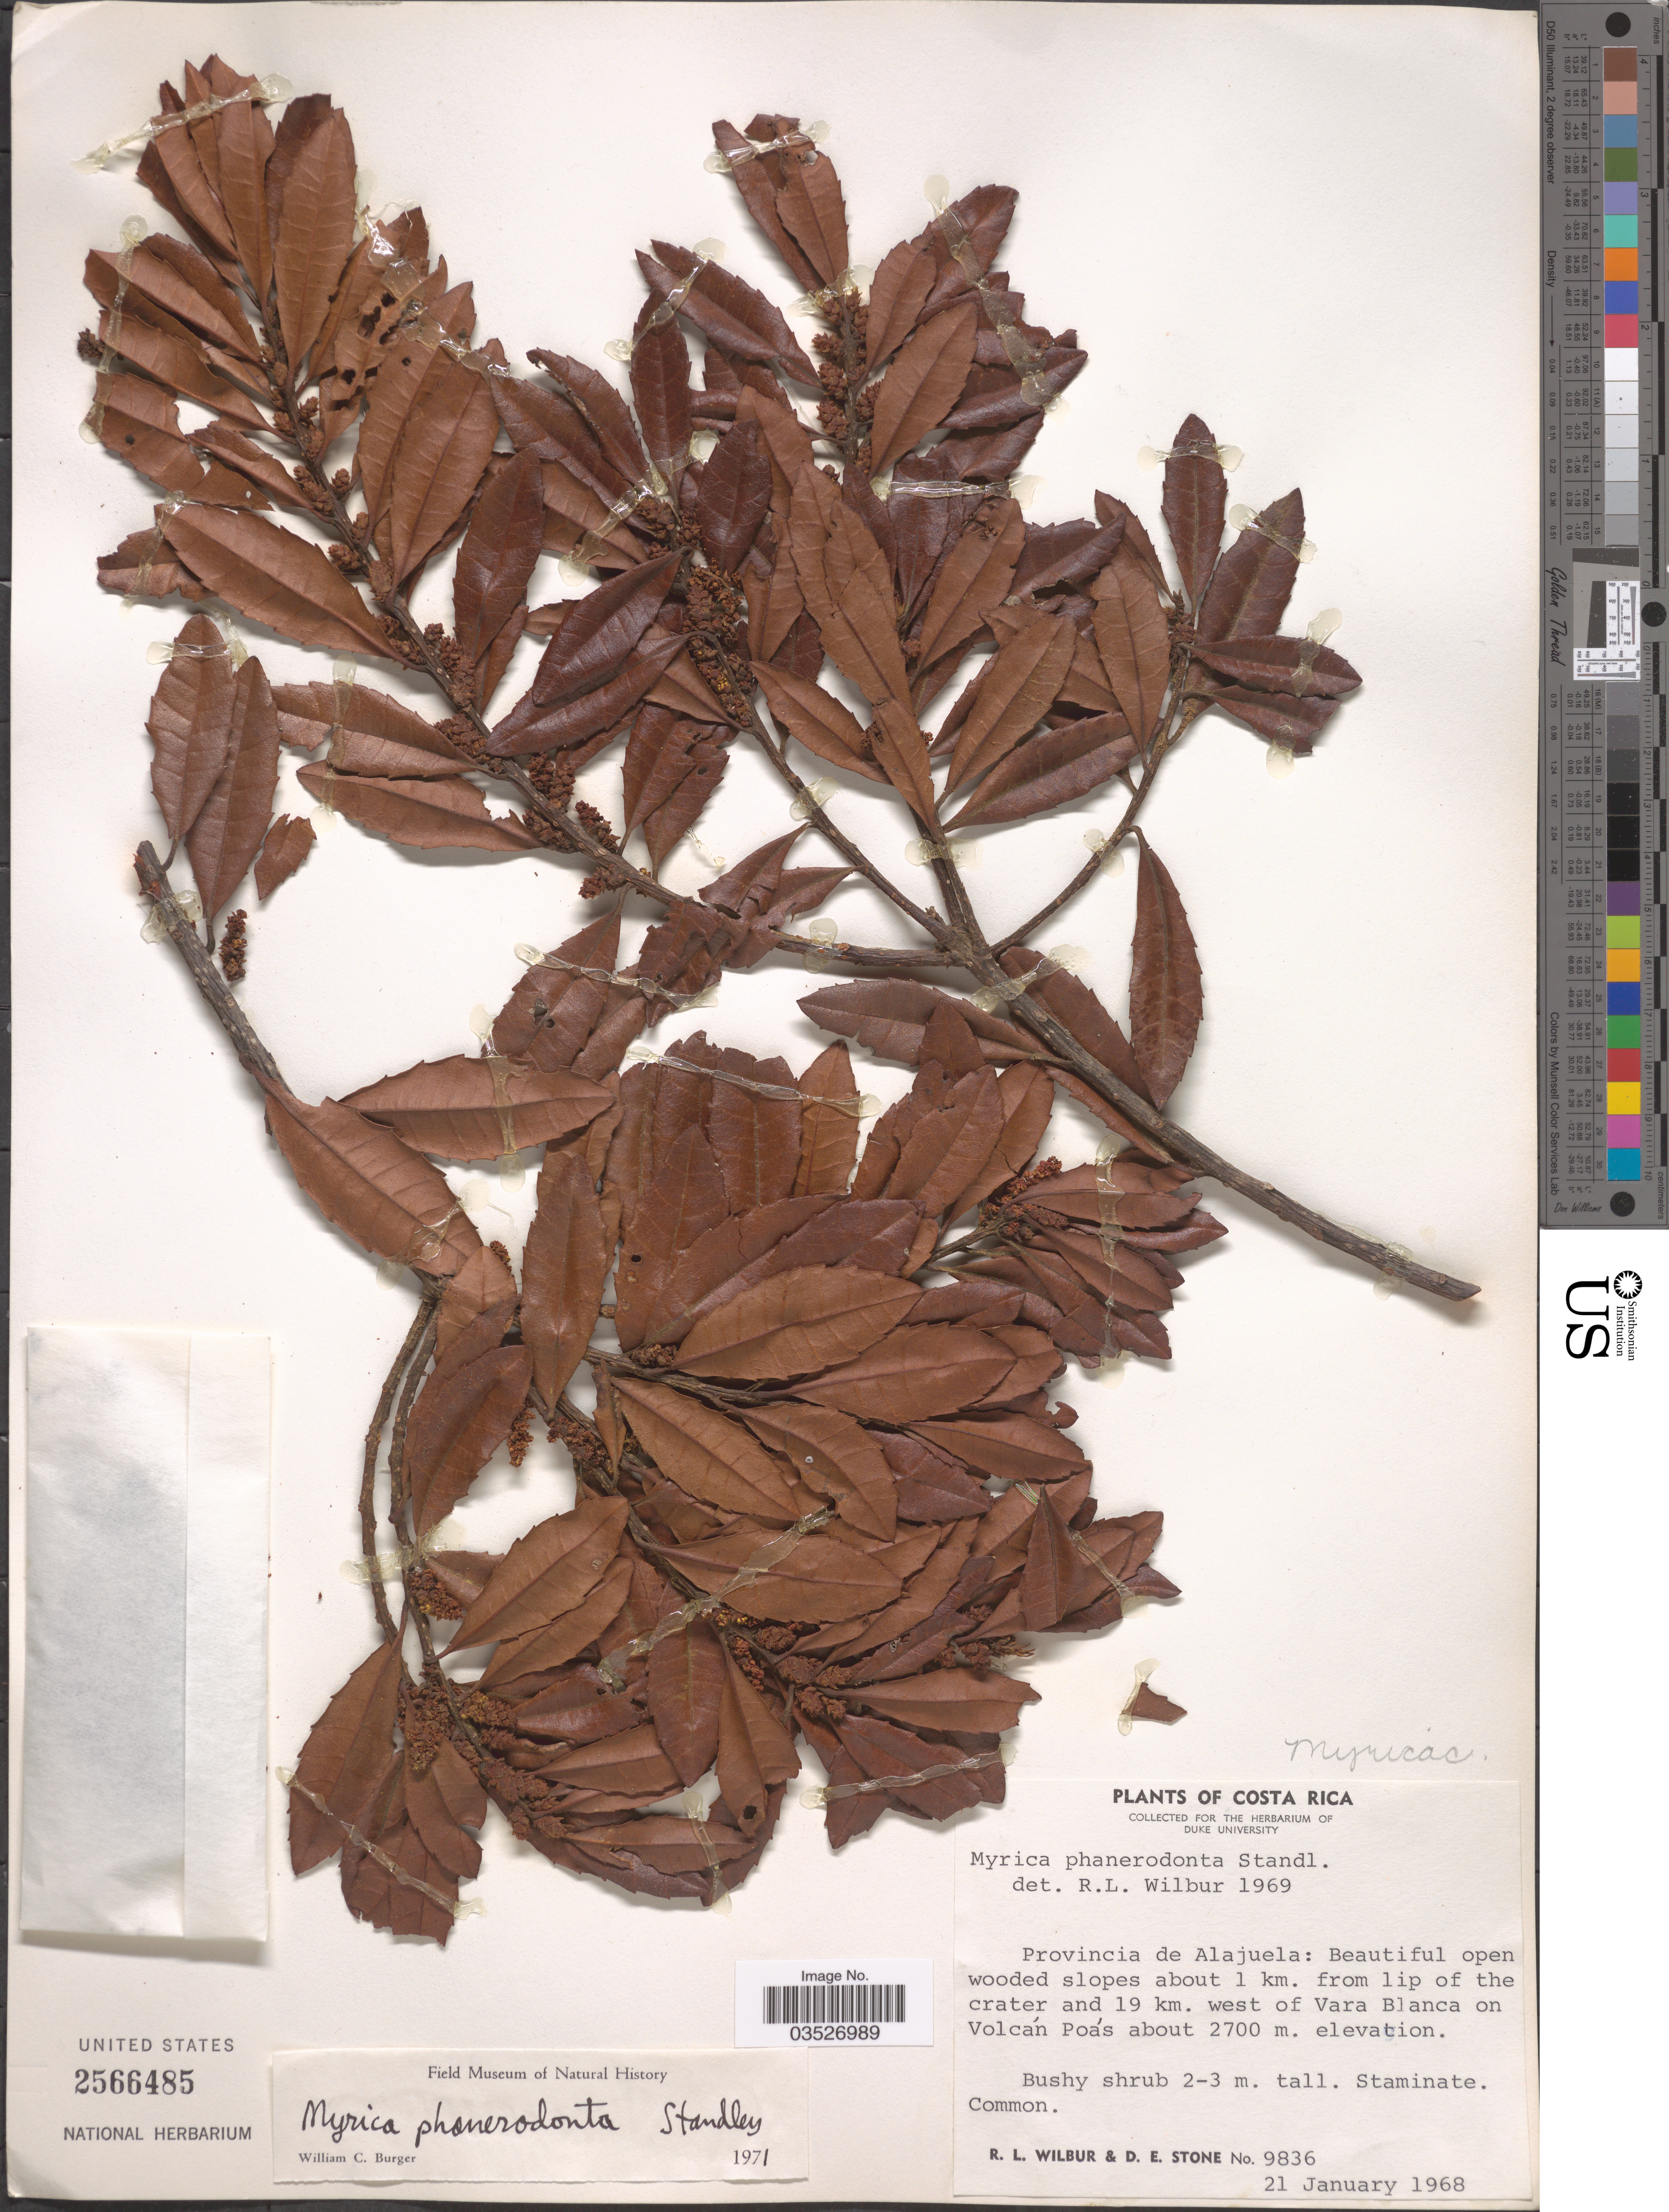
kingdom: Plantae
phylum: Tracheophyta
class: Magnoliopsida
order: Fagales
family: Myricaceae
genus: Morella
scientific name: Morella phanerodonta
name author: (Standl.) Wilbur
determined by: Strong, M. T., (US), Smithsonian Institution - National Museum of Natural History (UNITED STATES)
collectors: B. Wilbur & D. E. Stone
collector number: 9836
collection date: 1968-01-21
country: Costa Rica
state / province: Alajuela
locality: Beautiful open wooded slopes about 1 km. from lip of the crater and 19 km. west of Vara Blanca on Volcán Poás.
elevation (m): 2700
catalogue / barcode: US 2566485